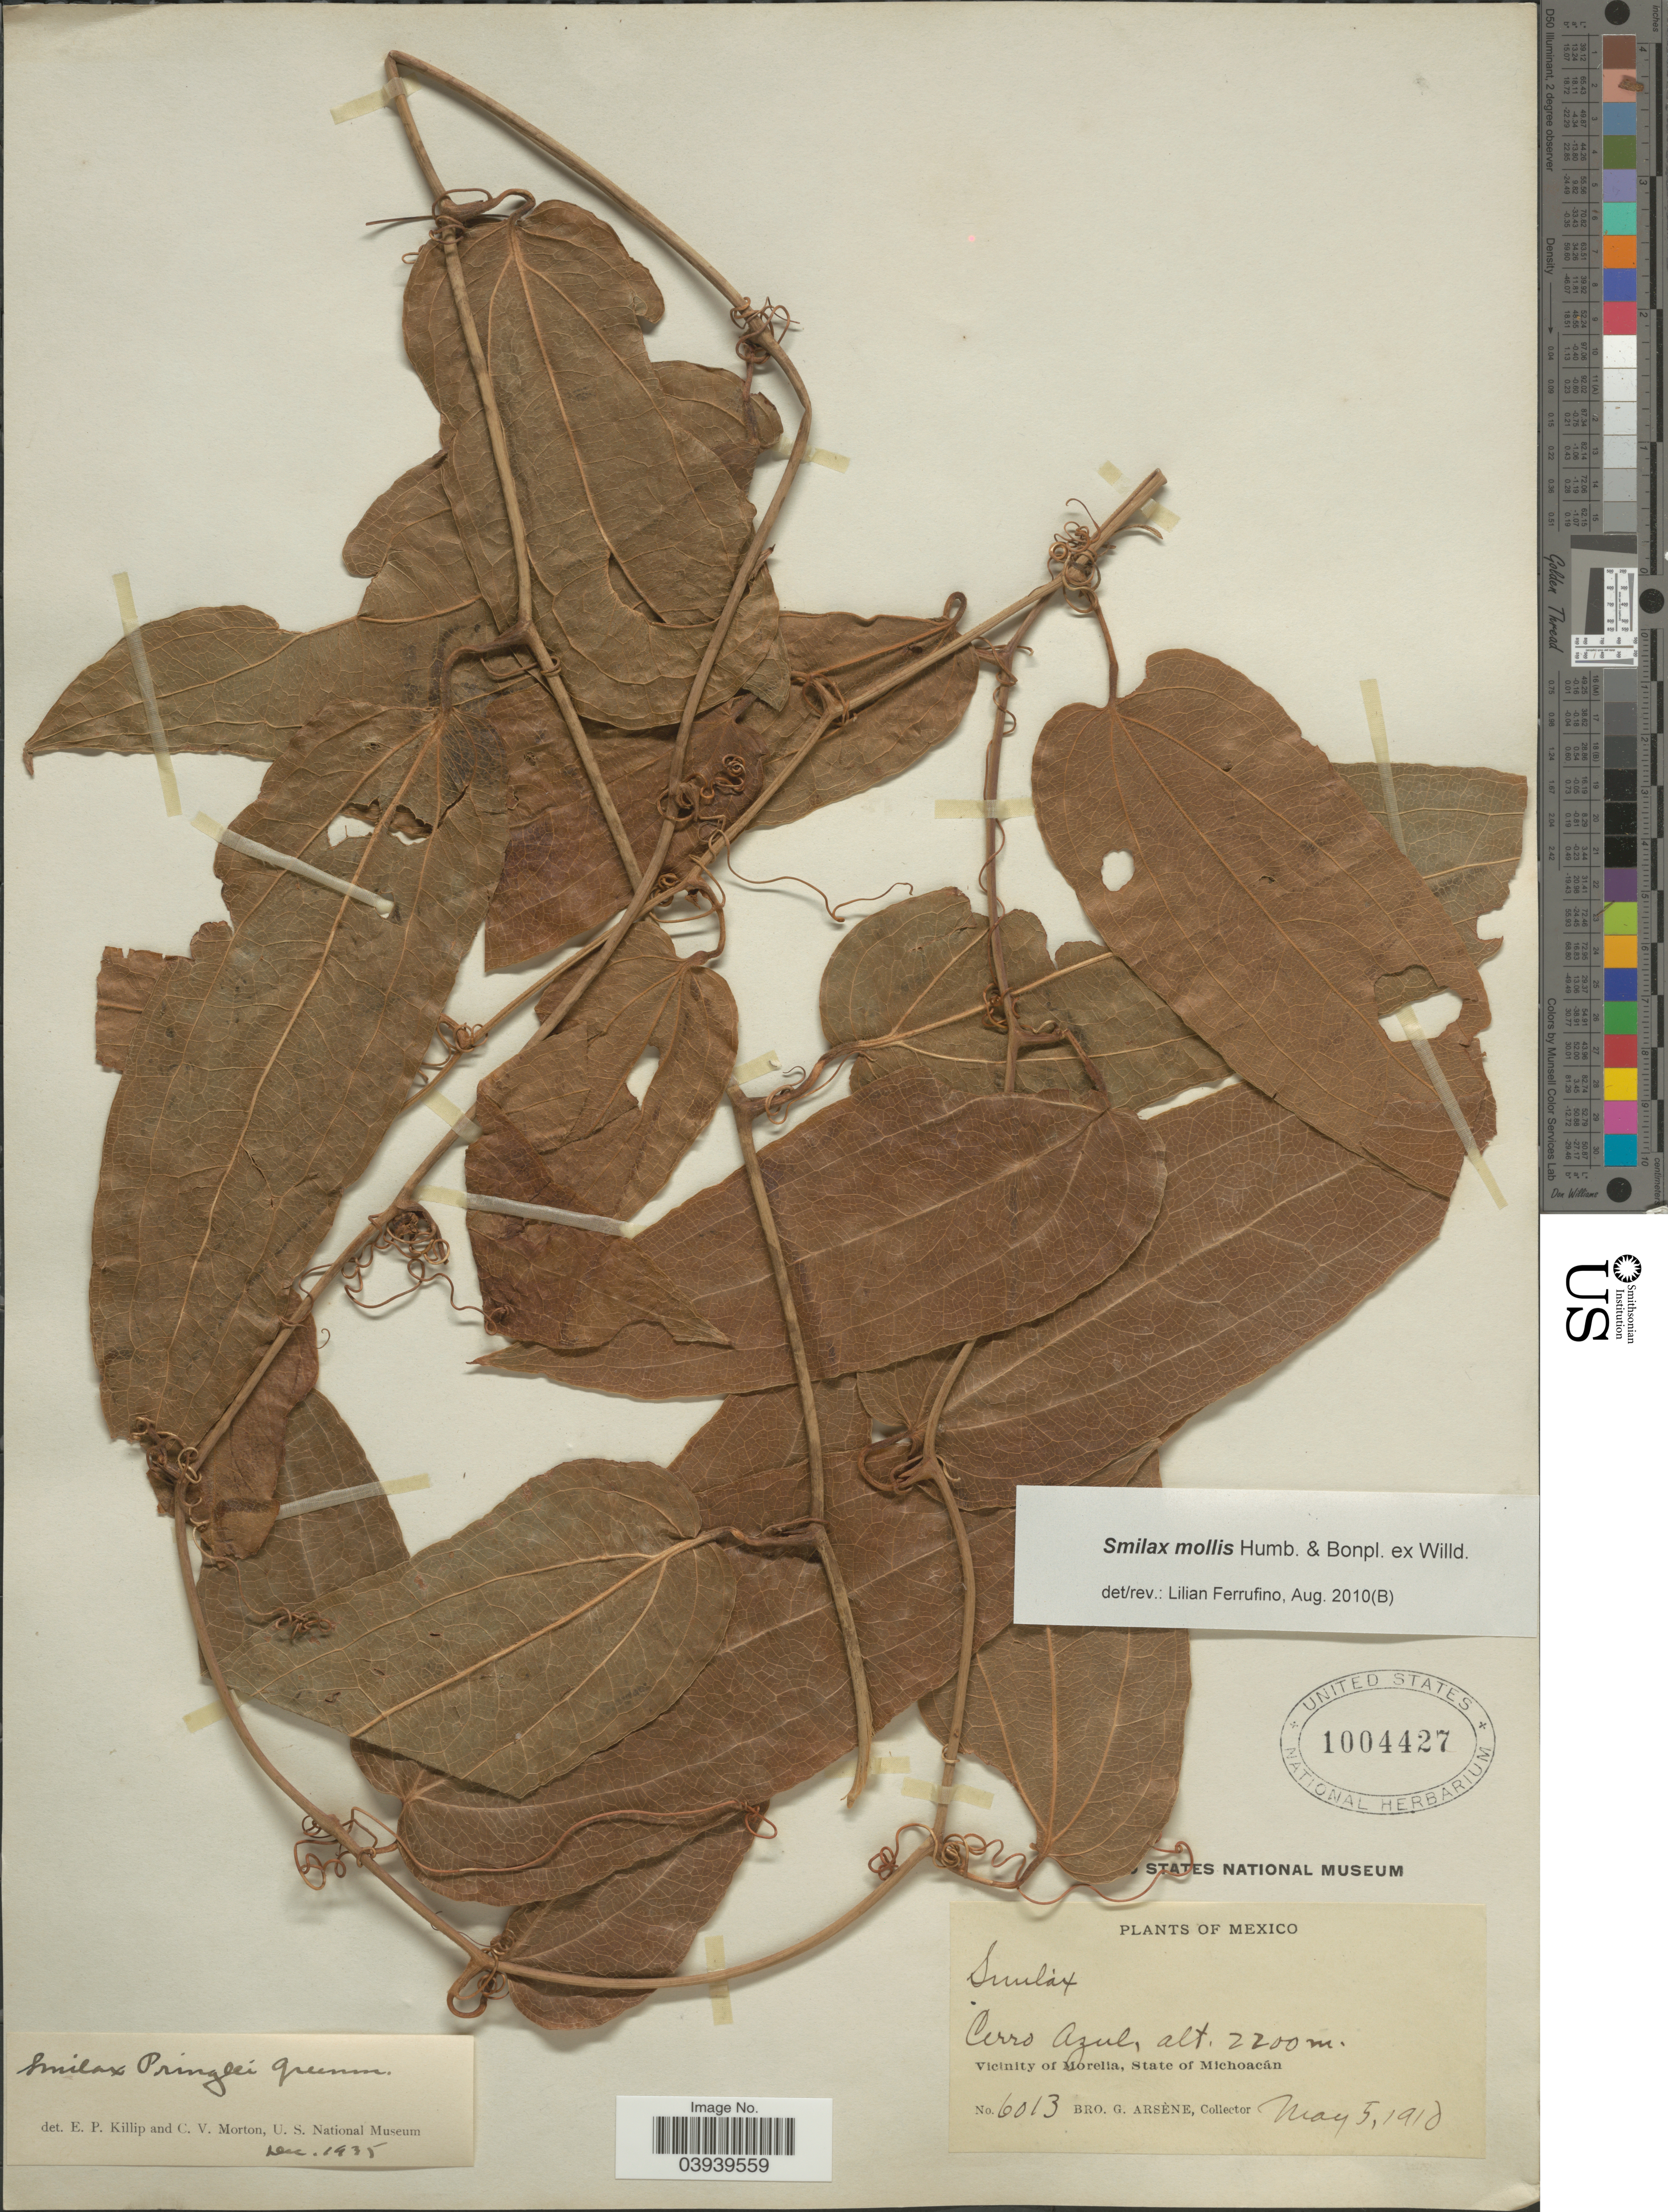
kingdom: Plantae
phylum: Tracheophyta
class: Liliopsida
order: Liliales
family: Smilacaceae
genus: Smilax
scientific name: Smilax mollis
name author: Humb. & Bonpl. ex Willd.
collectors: Bro. G. Arsène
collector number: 6013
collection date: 1910-05-05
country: Mexico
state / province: Michoacán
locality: Cerro Azul. Vicinity of Morelia.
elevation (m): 2200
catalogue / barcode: US 1004427